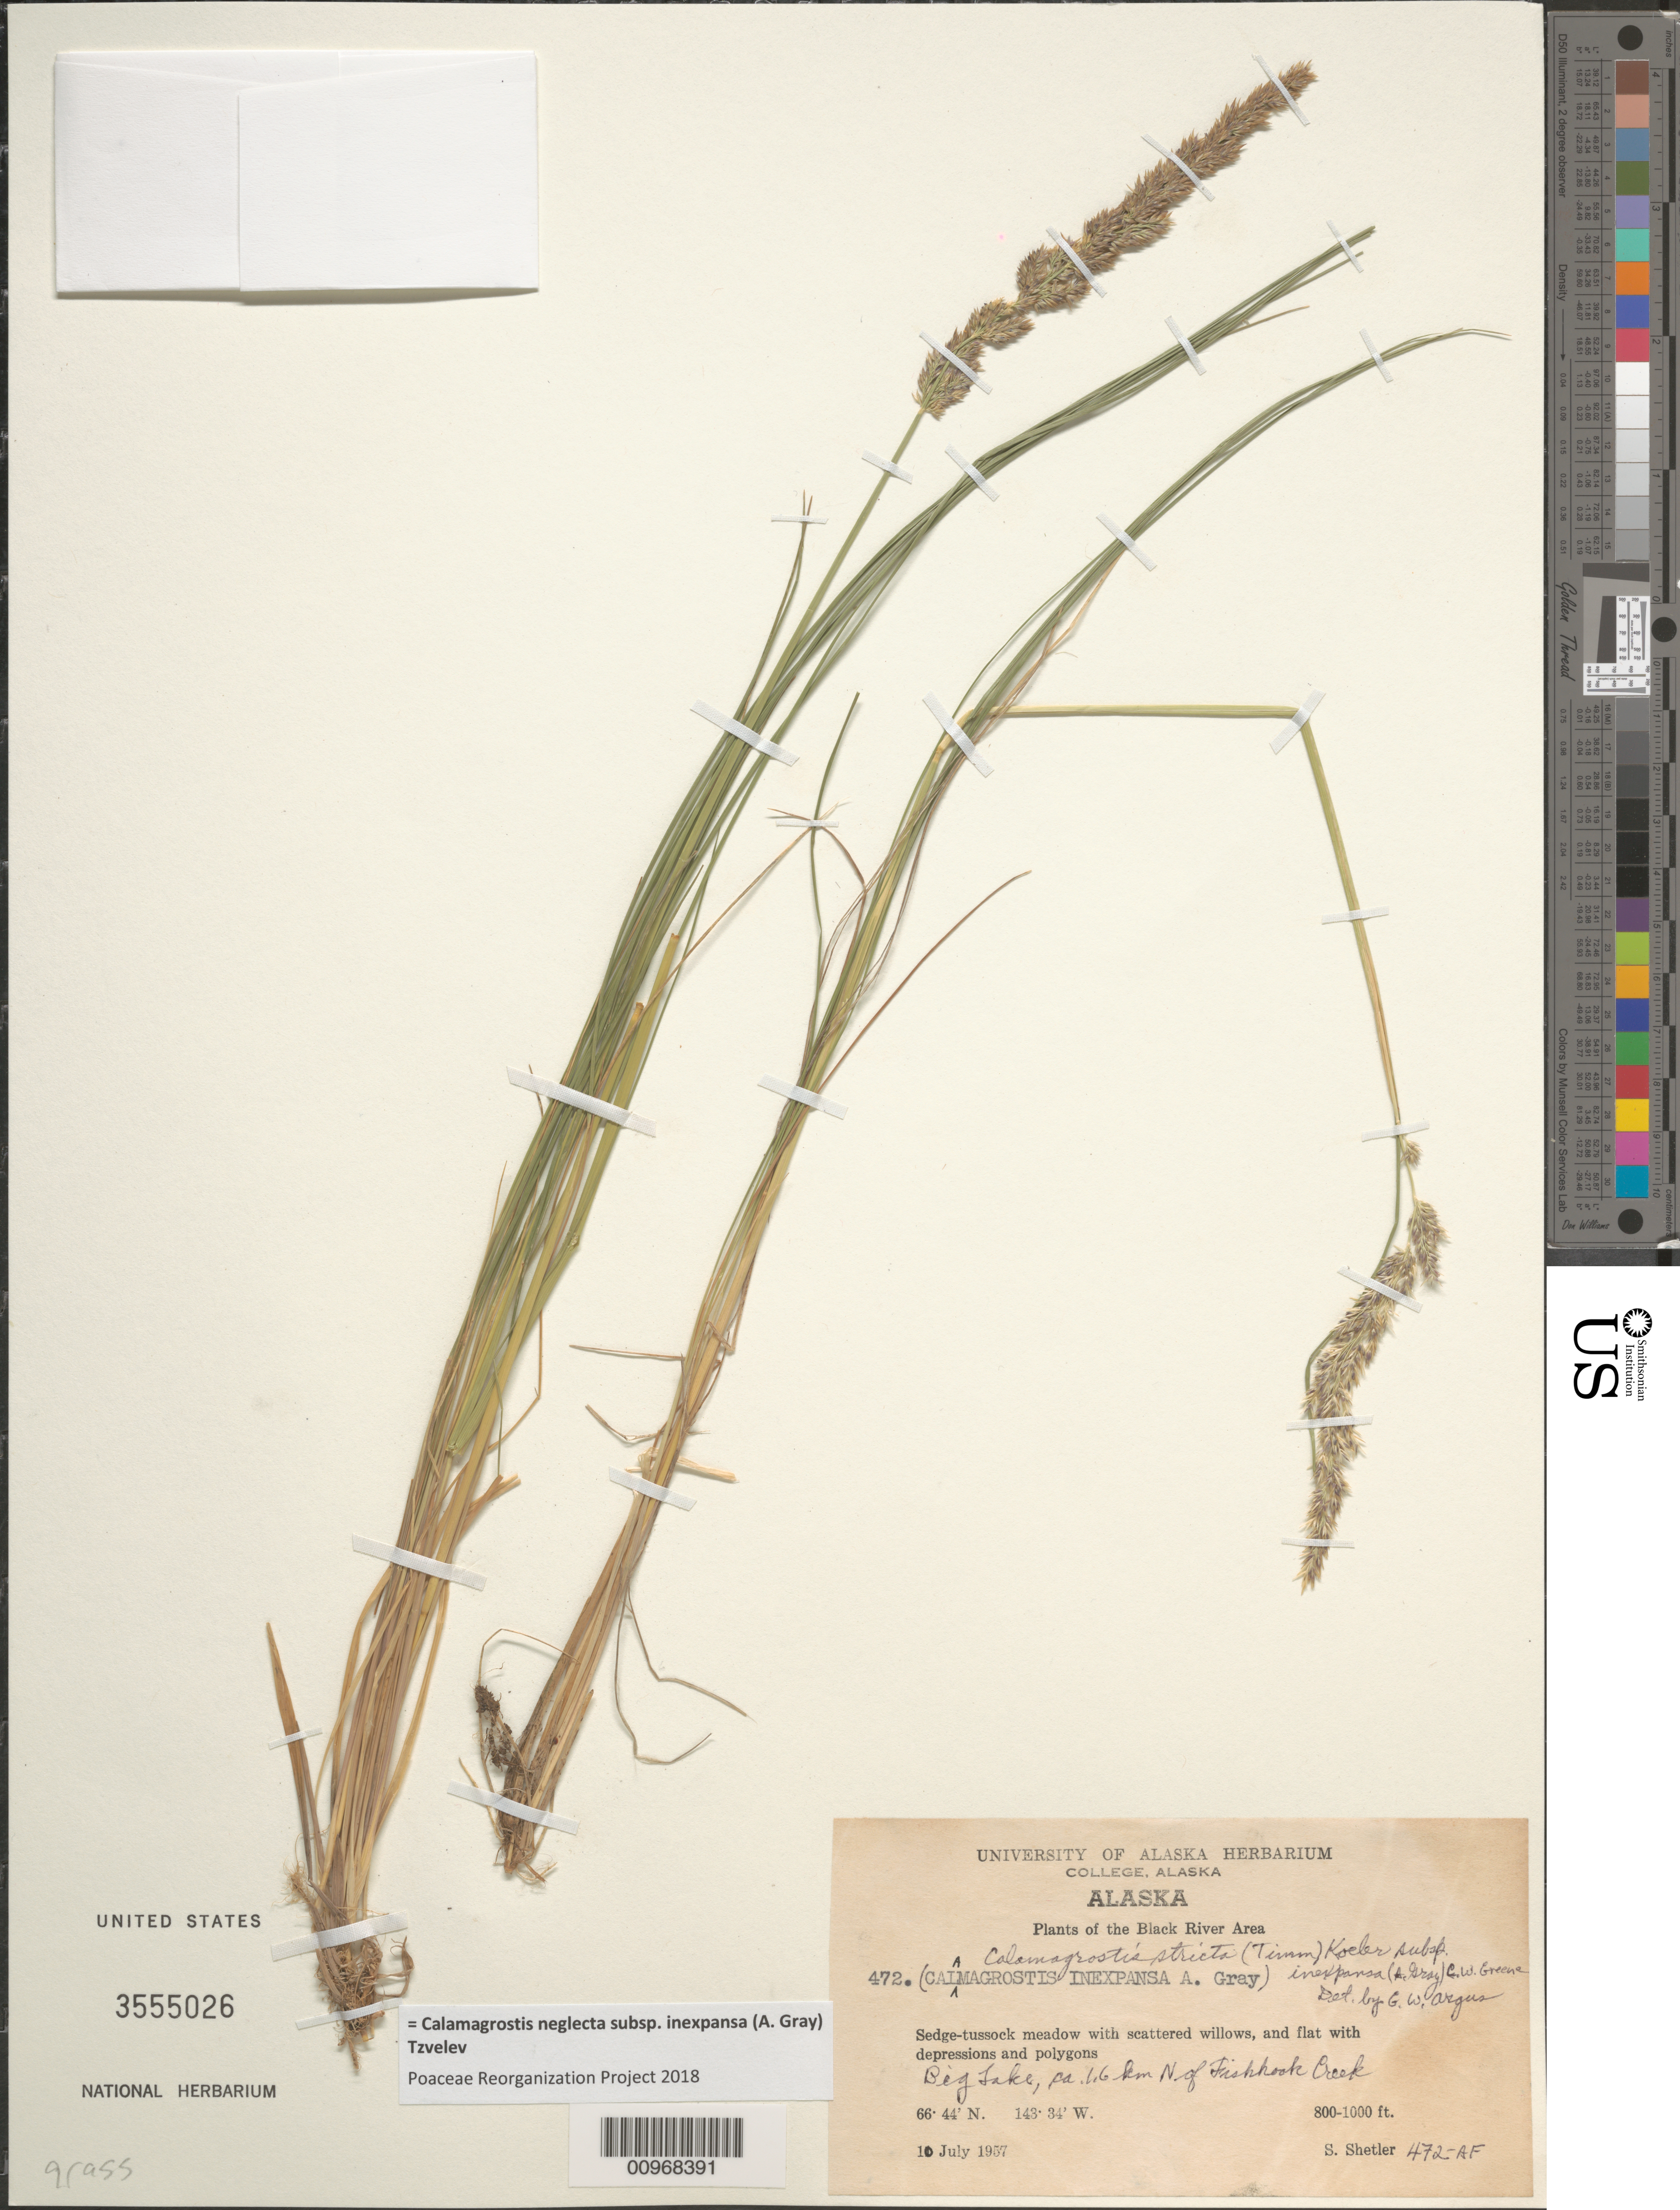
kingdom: Plantae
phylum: Tracheophyta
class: Liliopsida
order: Poales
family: Poaceae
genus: Calamagrostis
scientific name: Calamagrostis neglecta subsp. inexpansa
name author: (A. Gray) Tzvelev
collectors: S. Shetler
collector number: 472-AF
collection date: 1957-07-10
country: United States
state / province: Alaska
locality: Black River Area. Sedge-tussock meadow with scattered willows, and flat with depressions and polygons. Big Lake, pa. 1.6 km N of Fishhook Creek.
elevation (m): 244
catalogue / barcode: US 3555026